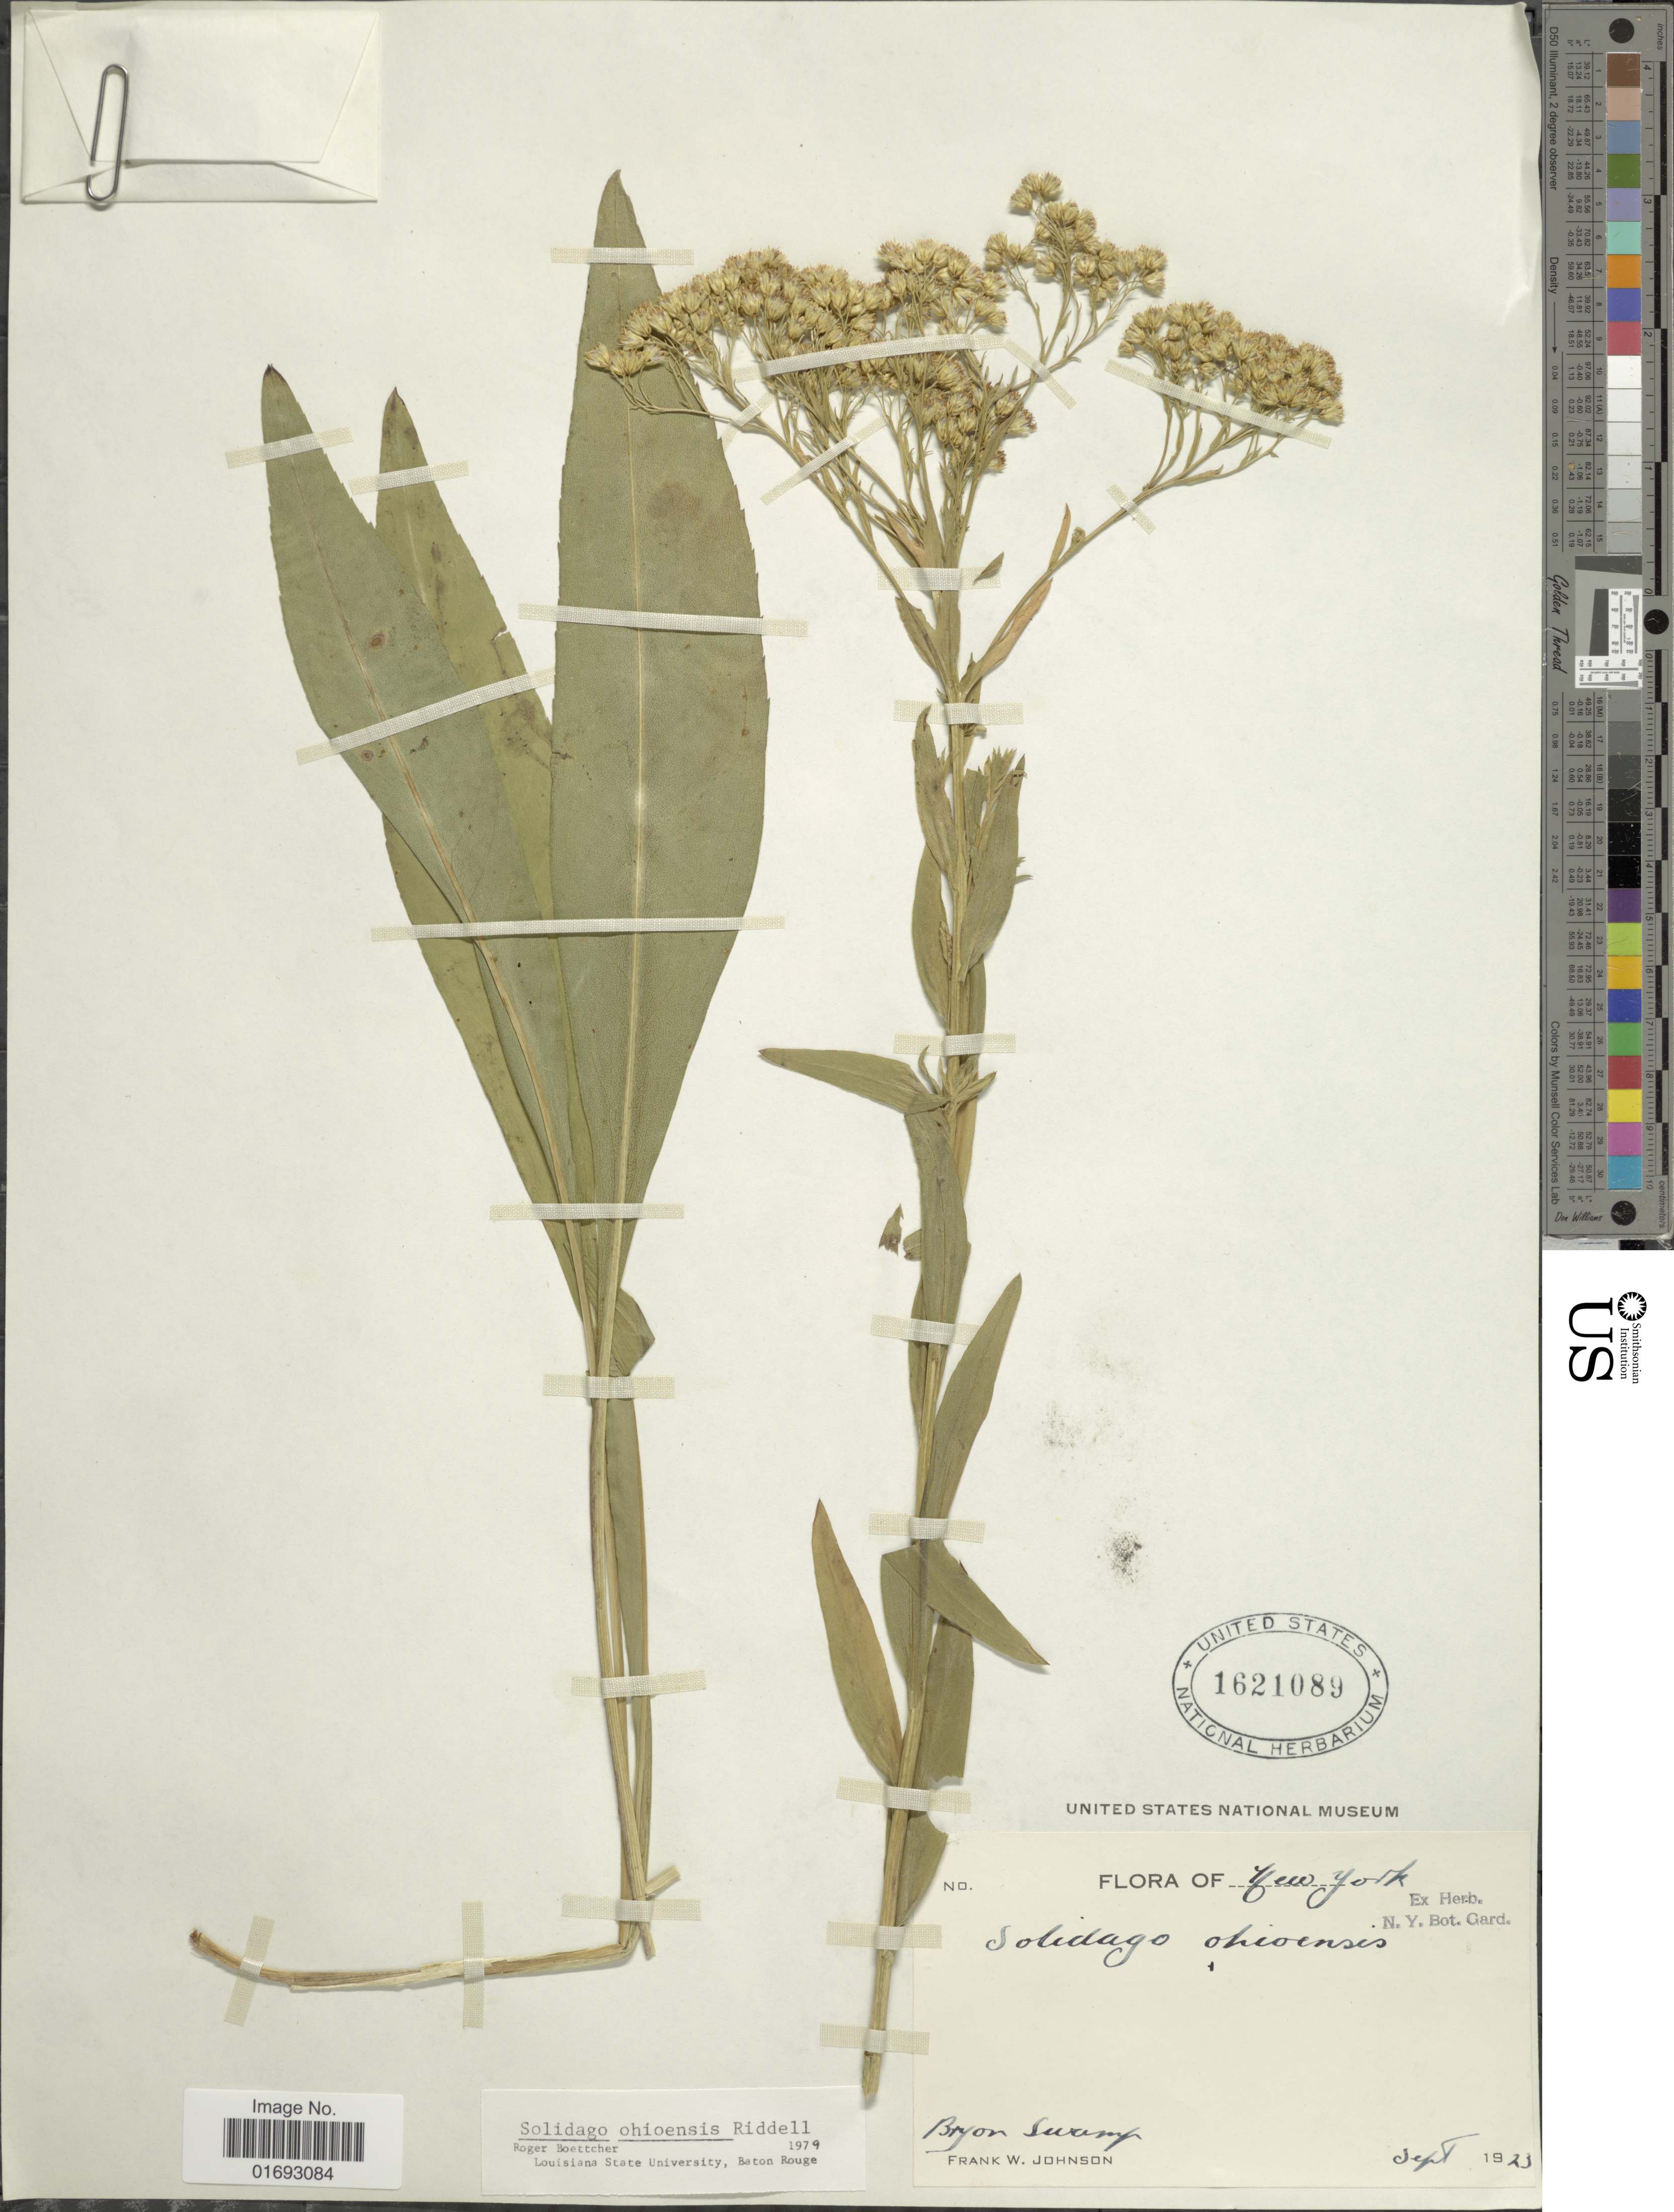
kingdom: Plantae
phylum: Tracheophyta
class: Magnoliopsida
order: Asterales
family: Asteraceae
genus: Oligoneuron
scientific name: Oligoneuron ohioense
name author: (Riddell) G.N. Jones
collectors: F. W. Johnson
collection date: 1923-09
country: United States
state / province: New York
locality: Bryon Swamp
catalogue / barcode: US 1621089